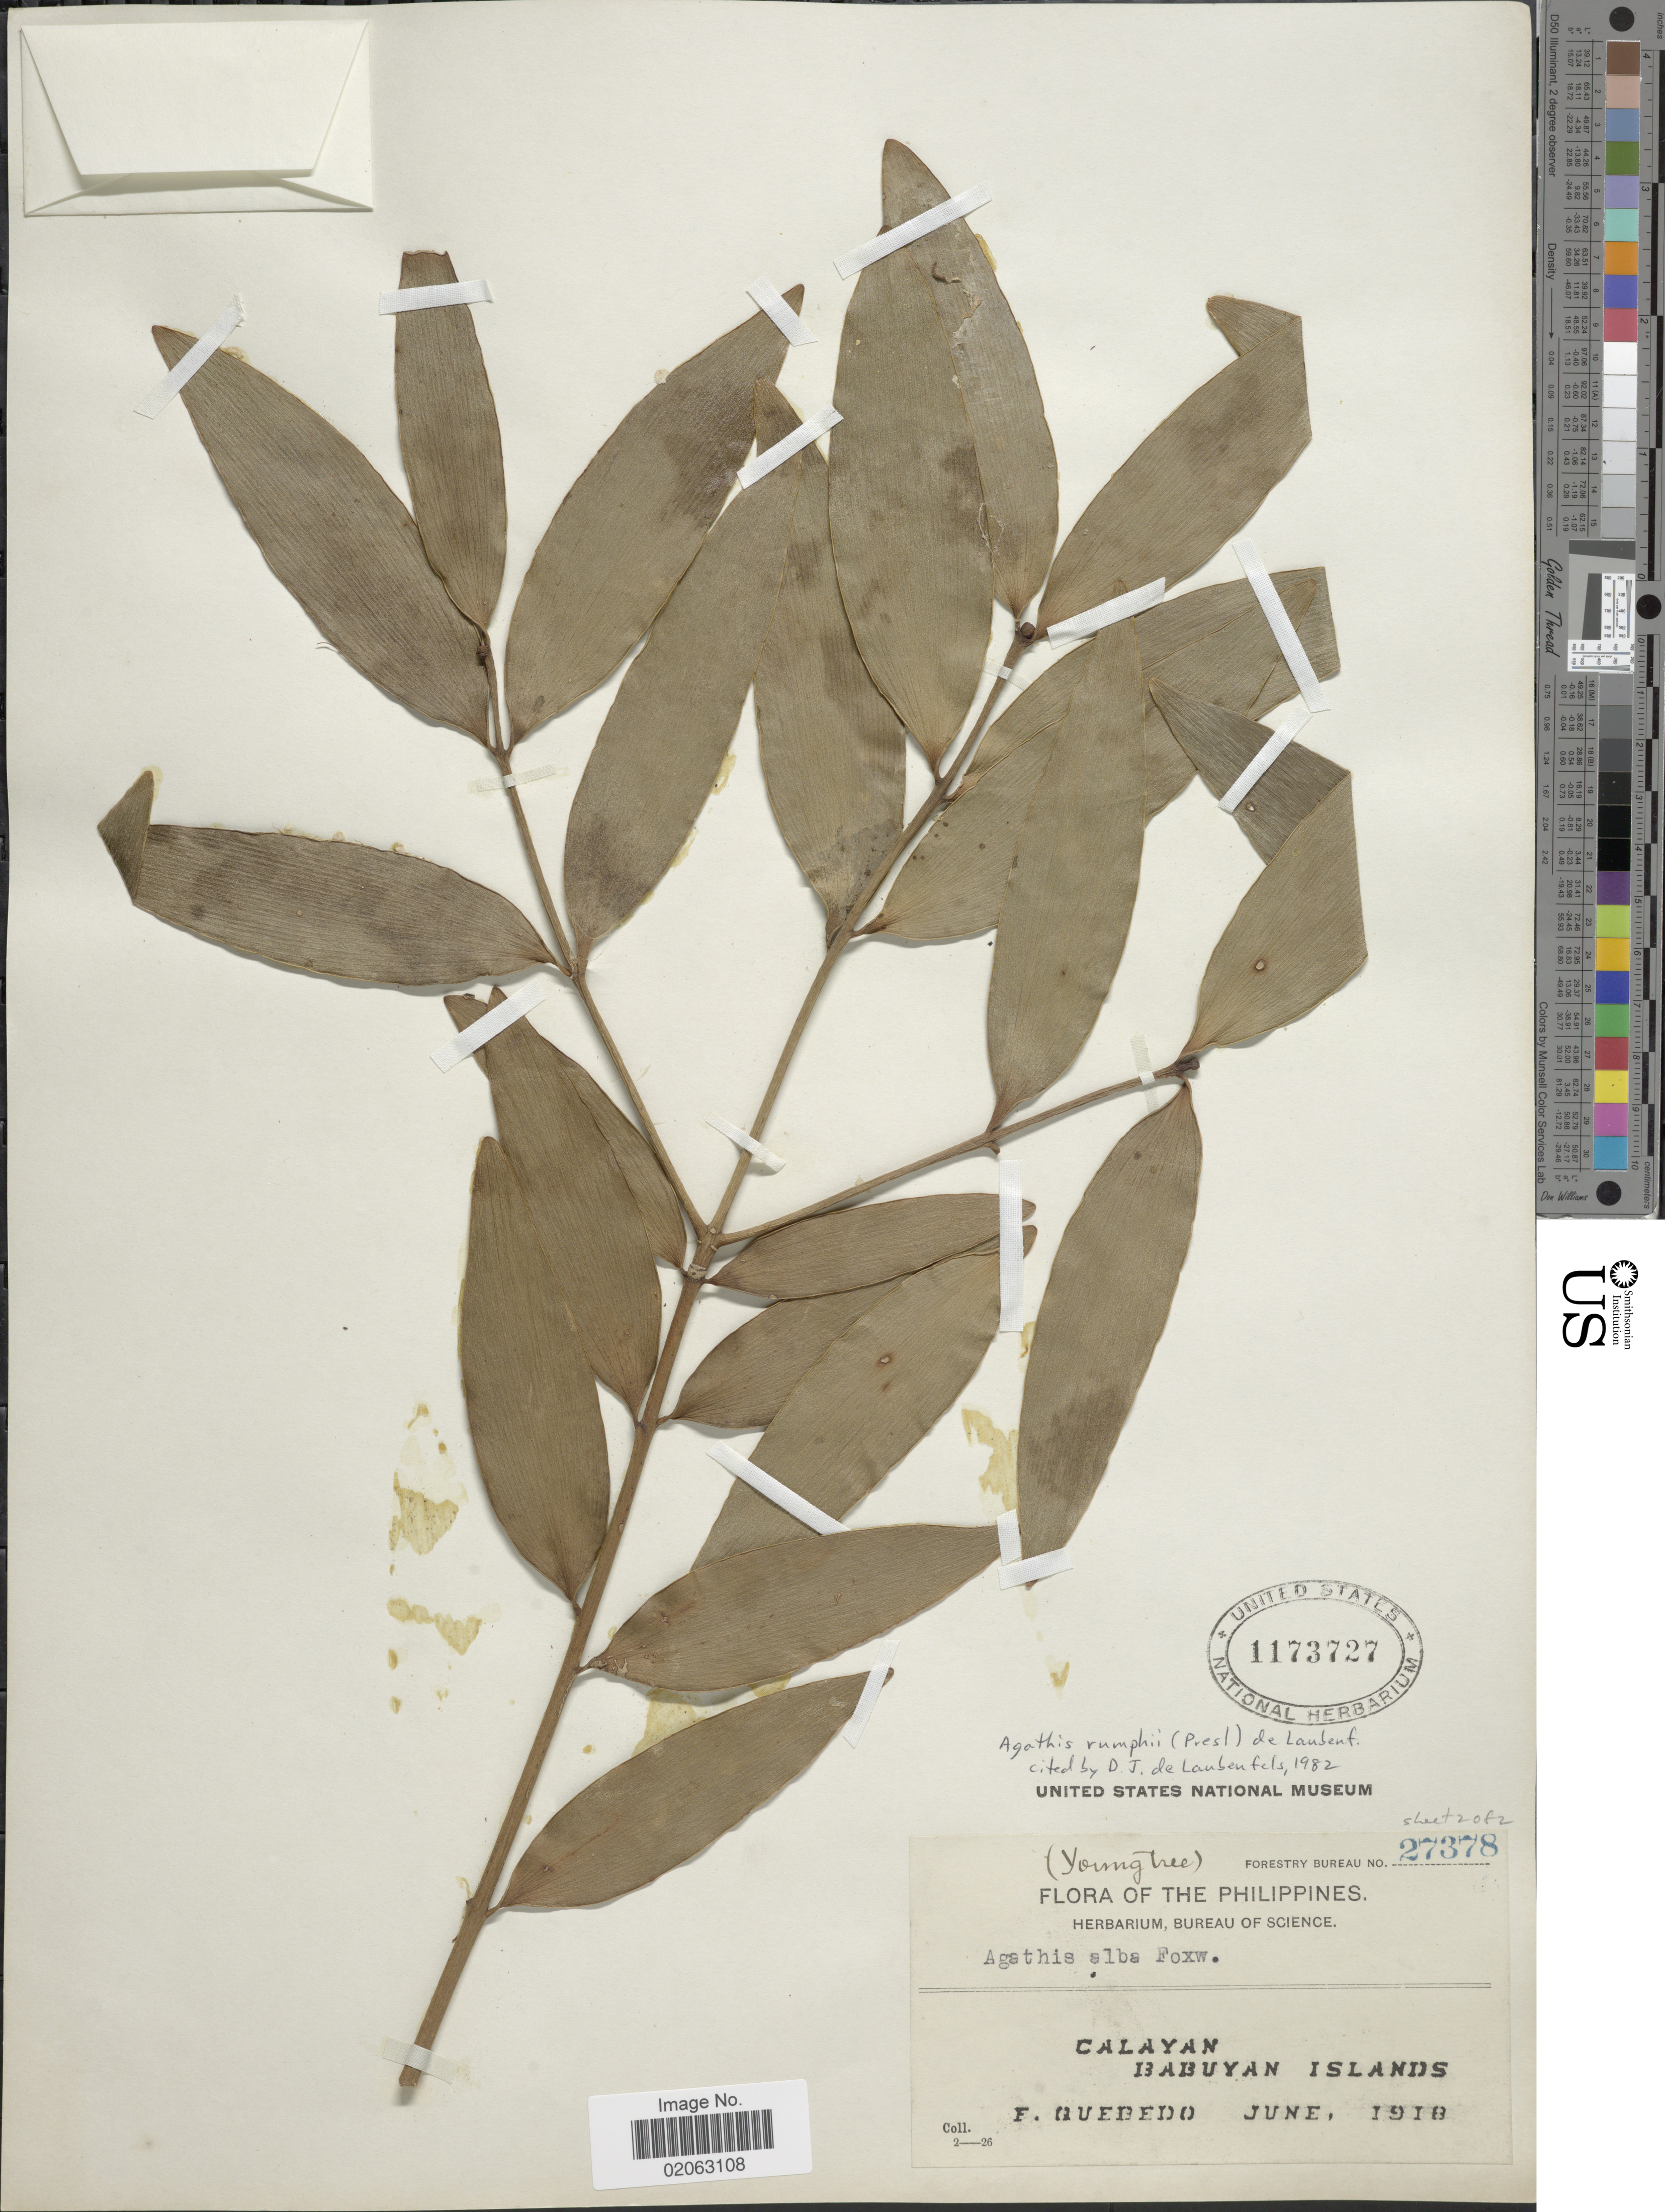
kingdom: Plantae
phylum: Tracheophyta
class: Pinopsida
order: Pinales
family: Araucariaceae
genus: Agathis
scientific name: Agathis rumphii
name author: (C. Presl)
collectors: F. Quebedo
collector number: Forestry Bureau 27378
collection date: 1918-06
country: Philippines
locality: Calayan, Babuyan Islands.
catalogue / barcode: US 1173727